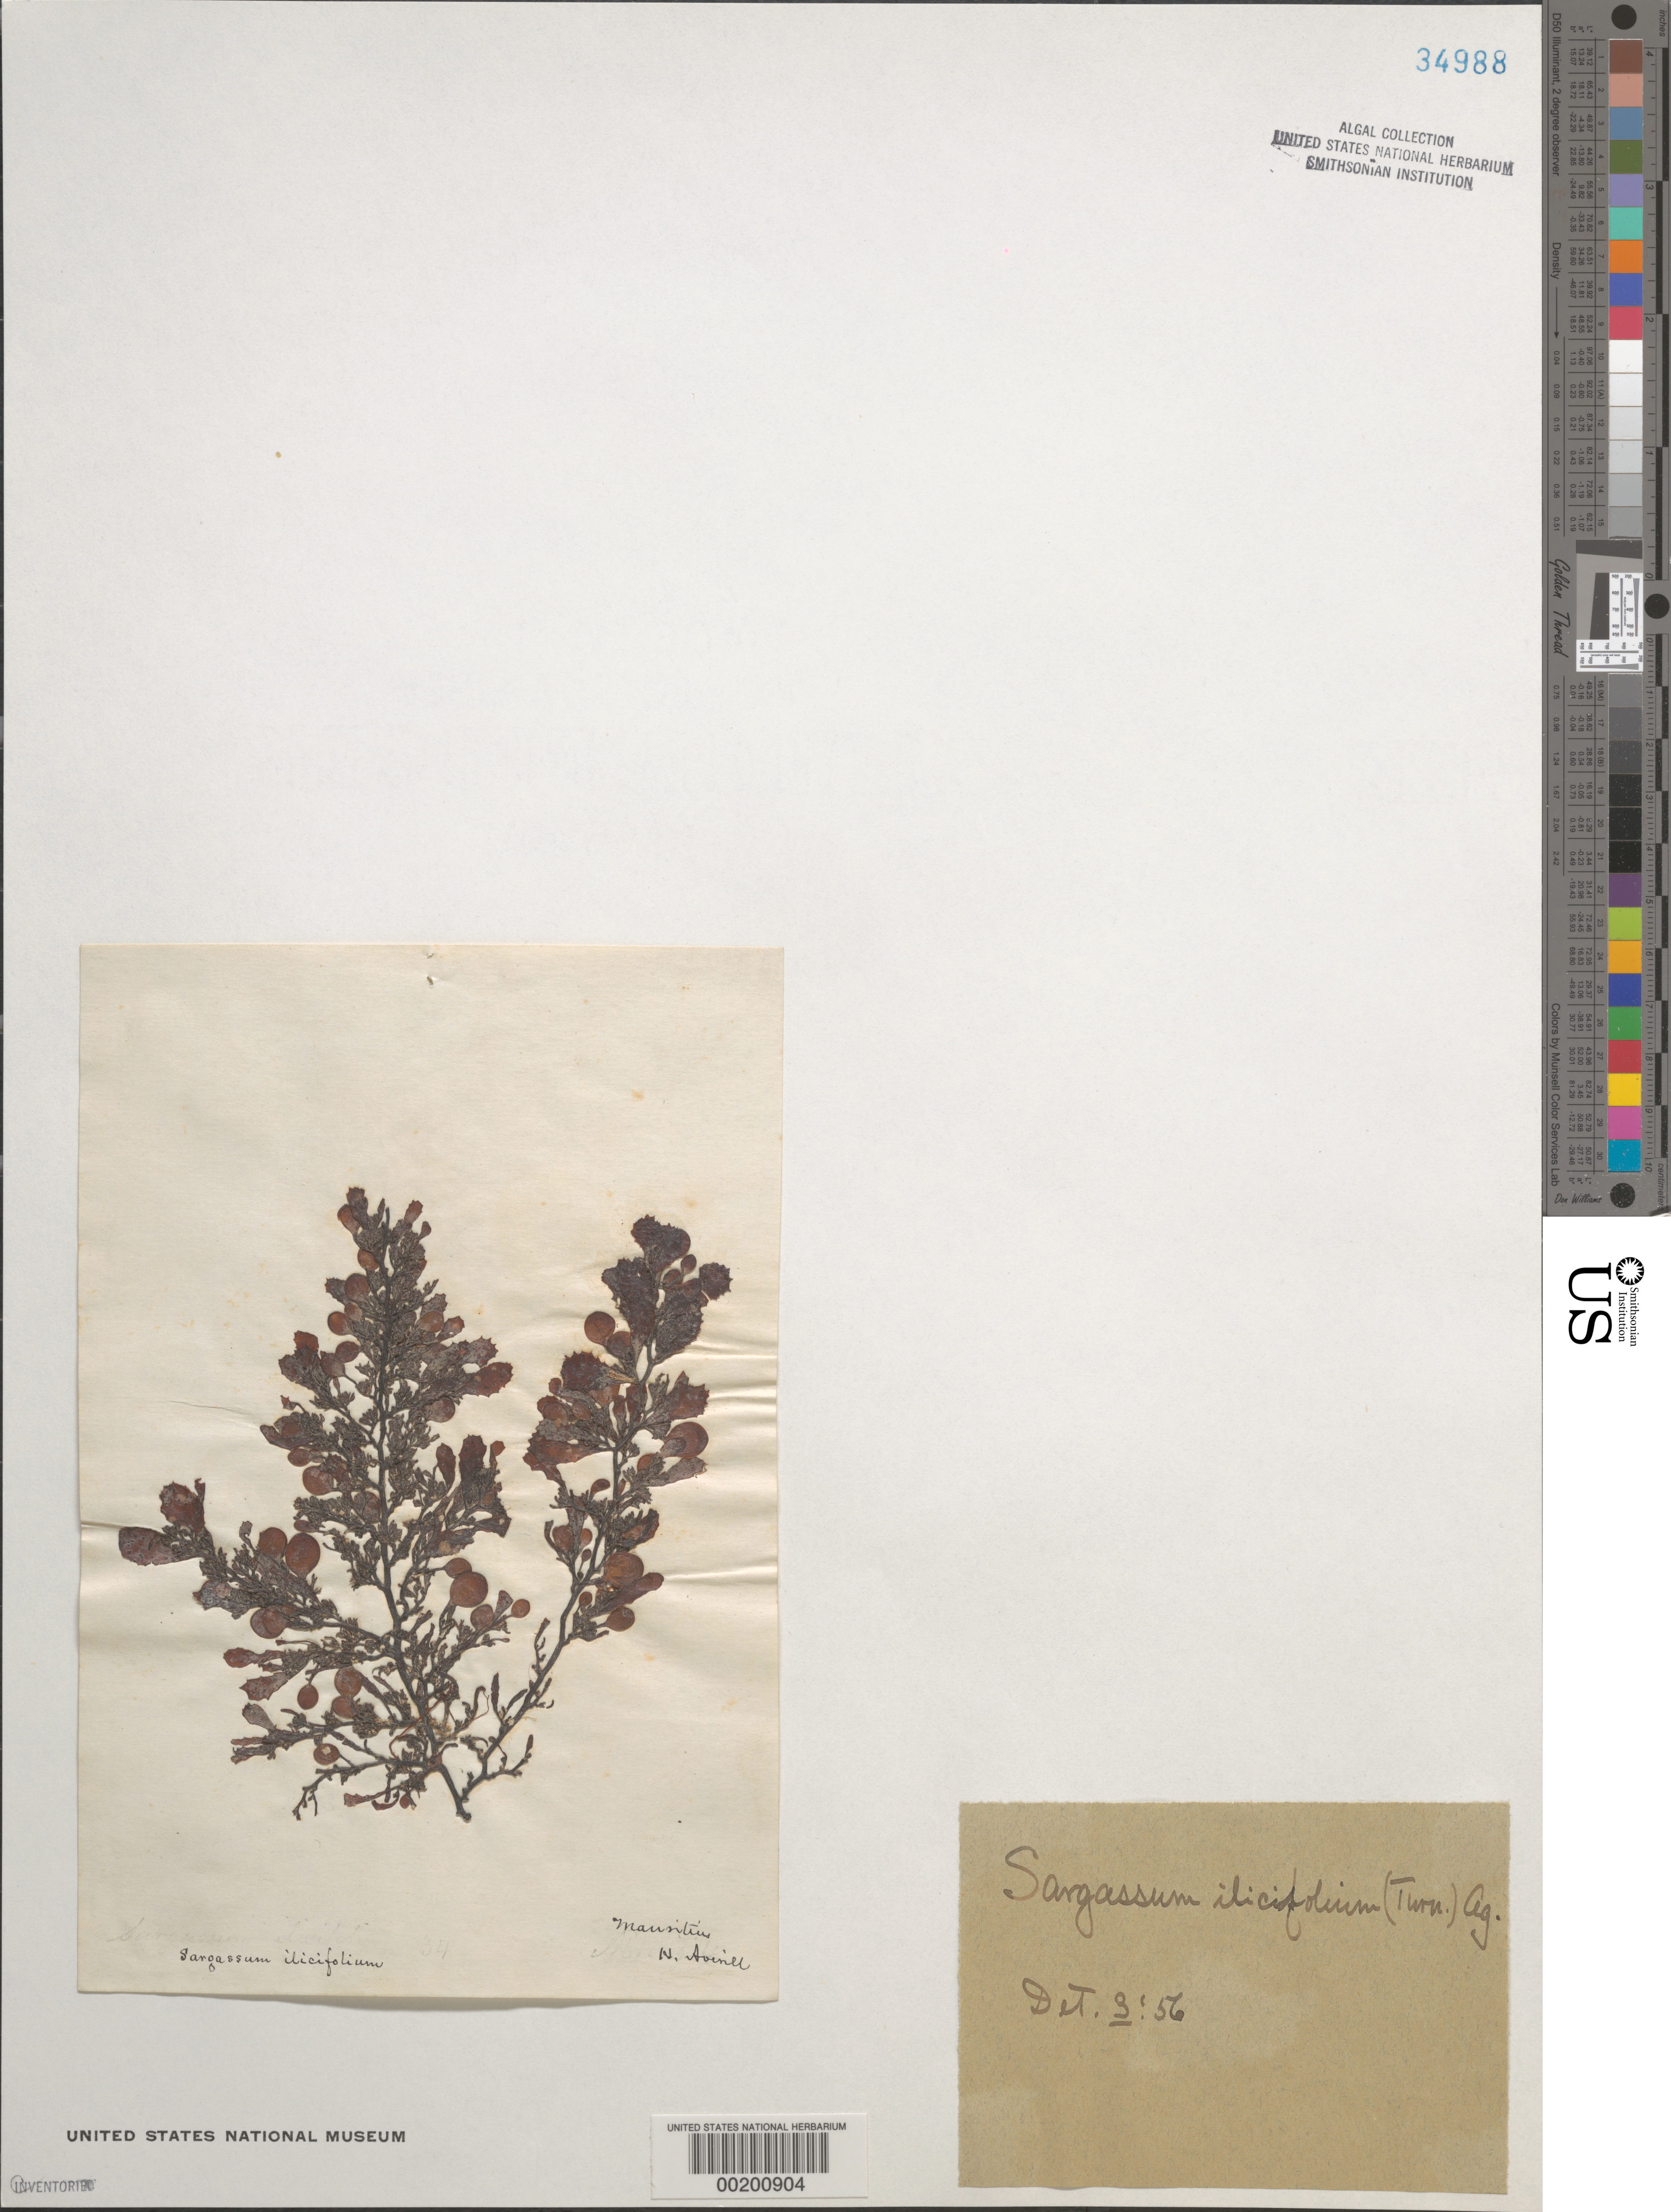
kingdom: Chromista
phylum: Ochrophyta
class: Phaeophyceae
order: Fucales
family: Sargassaceae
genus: Sargassum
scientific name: Sargassum ilicifolium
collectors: H. Averill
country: Mauritius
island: Mauritius Island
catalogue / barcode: US 34988